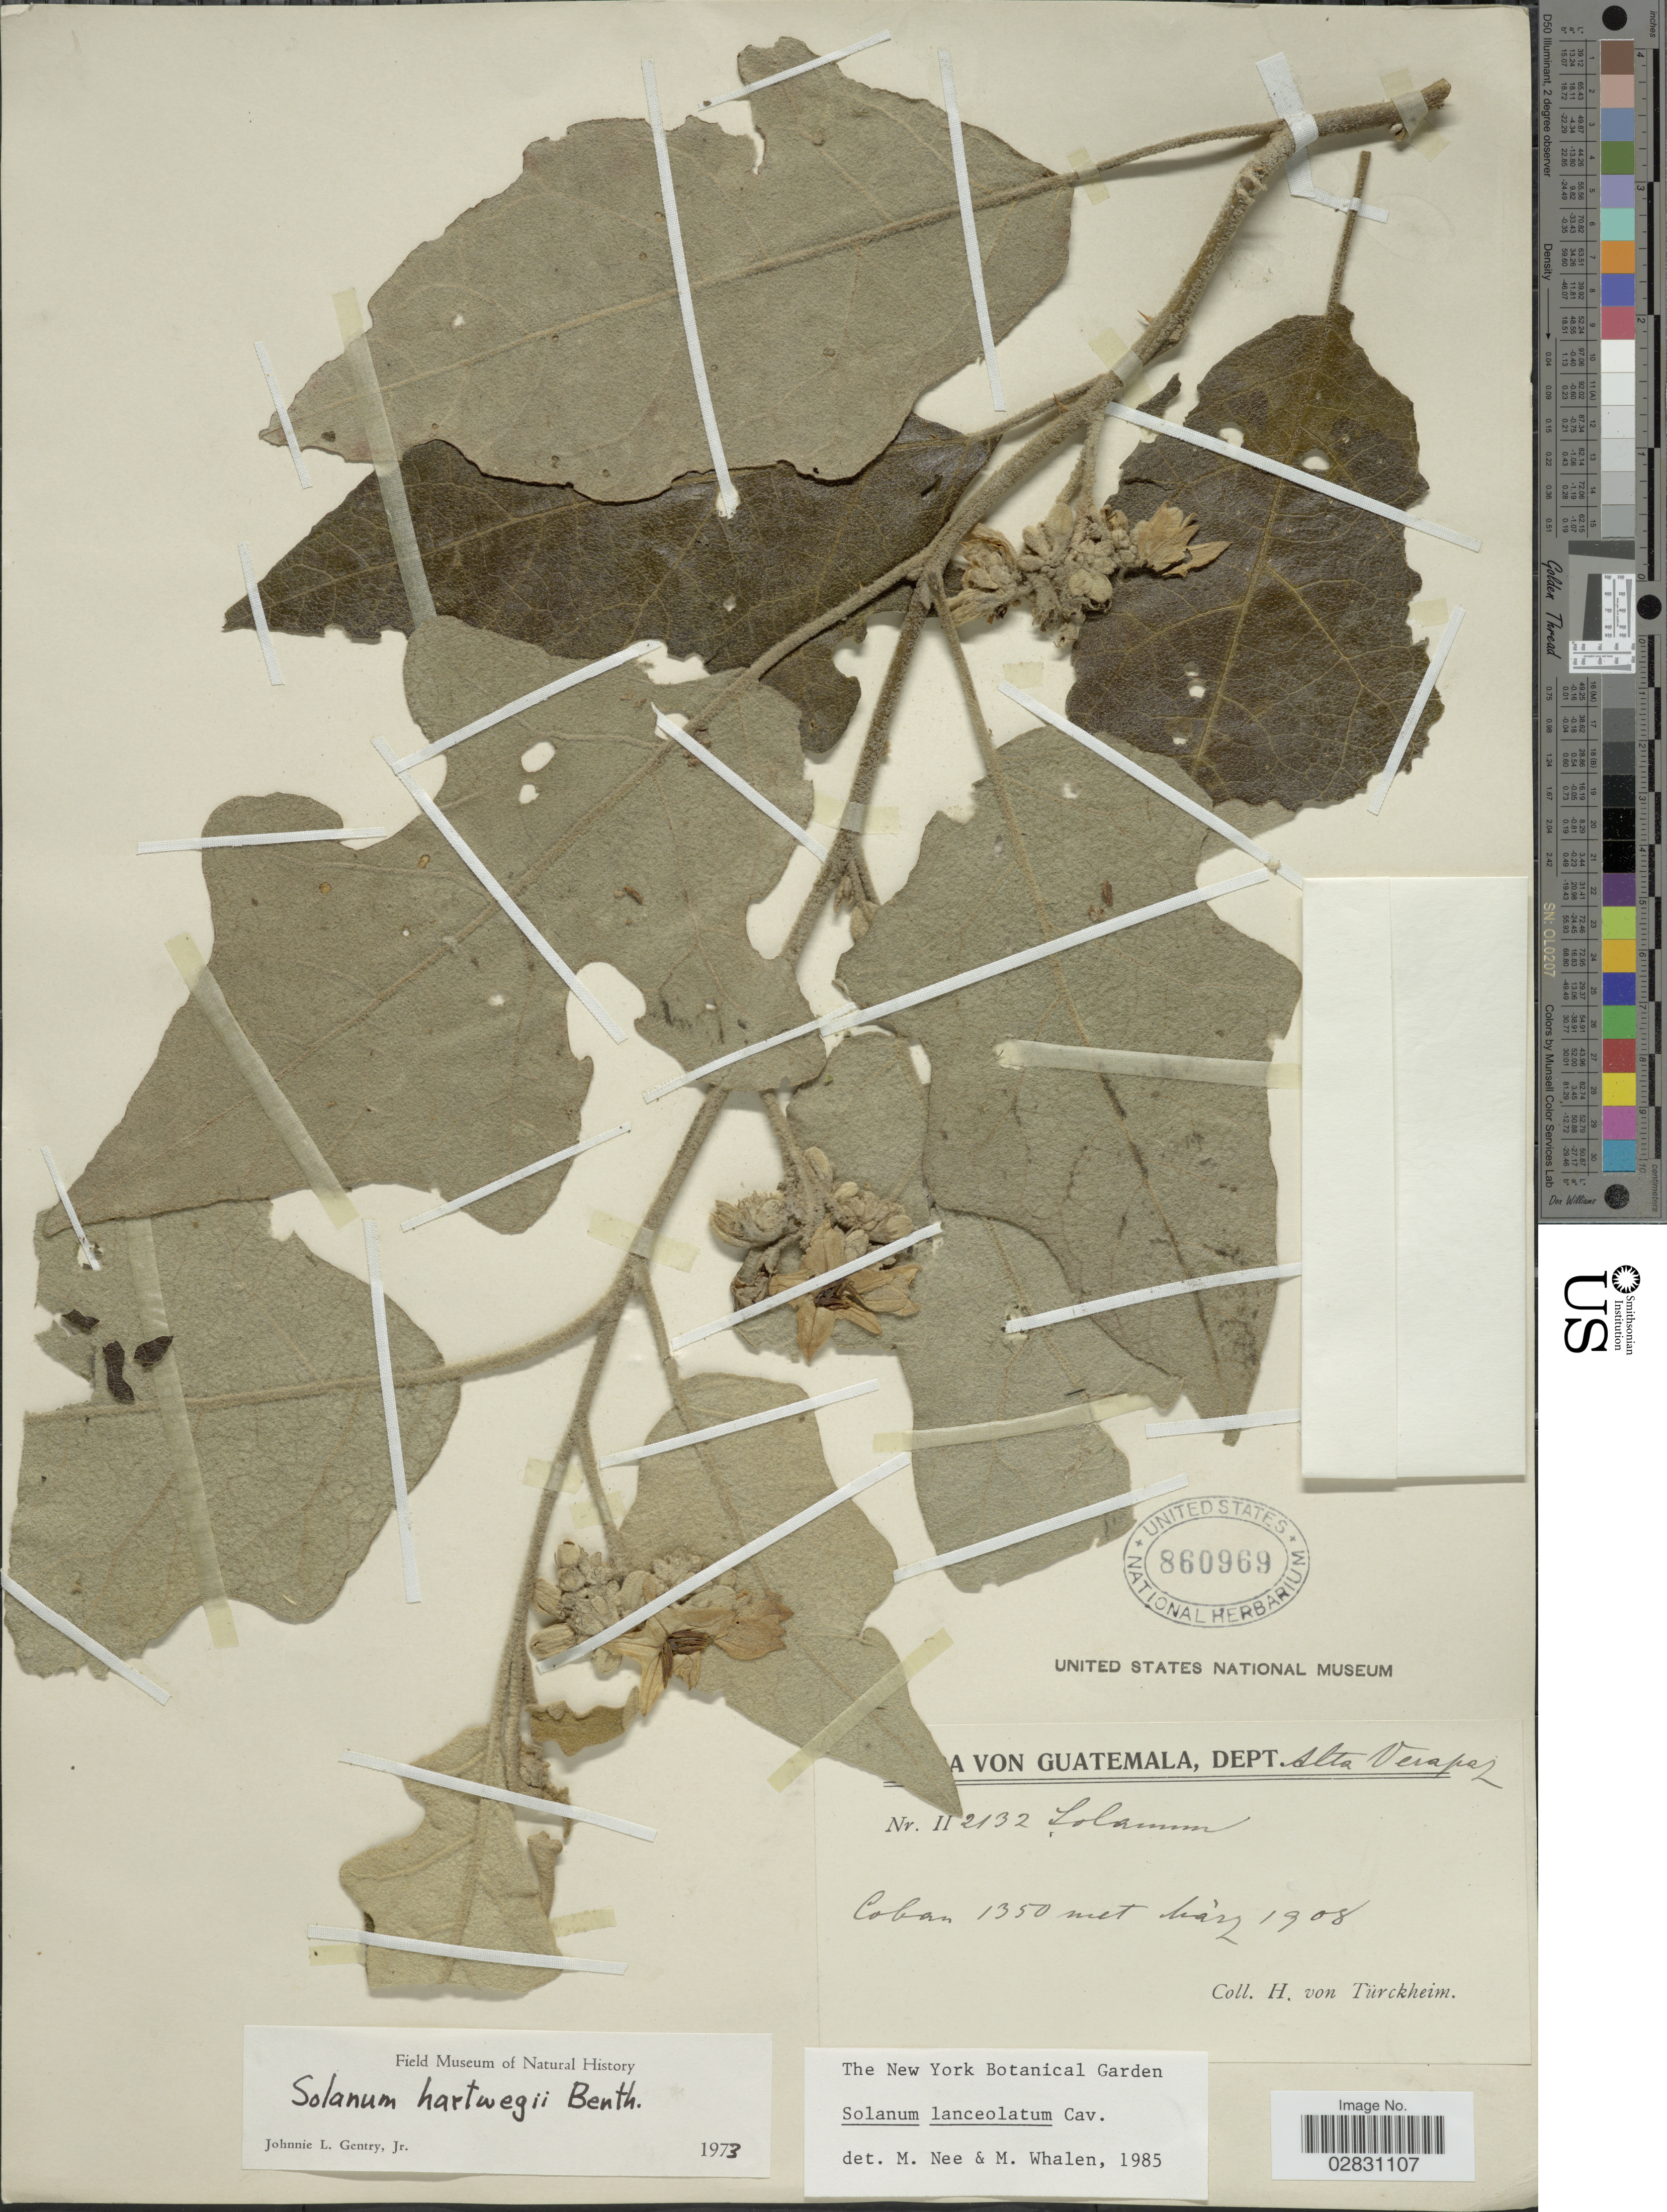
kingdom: Plantae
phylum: Tracheophyta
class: Magnoliopsida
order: Solanales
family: Solanaceae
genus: Solanum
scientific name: Solanum lanceolatum Berthault, nom. illeg.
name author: Berthault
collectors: H. von Türckheim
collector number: II2132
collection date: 1908-03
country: Guatemala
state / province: Alta Verapaz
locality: Dept. Alta Verapaz, Coban.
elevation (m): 1350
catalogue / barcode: US 860969